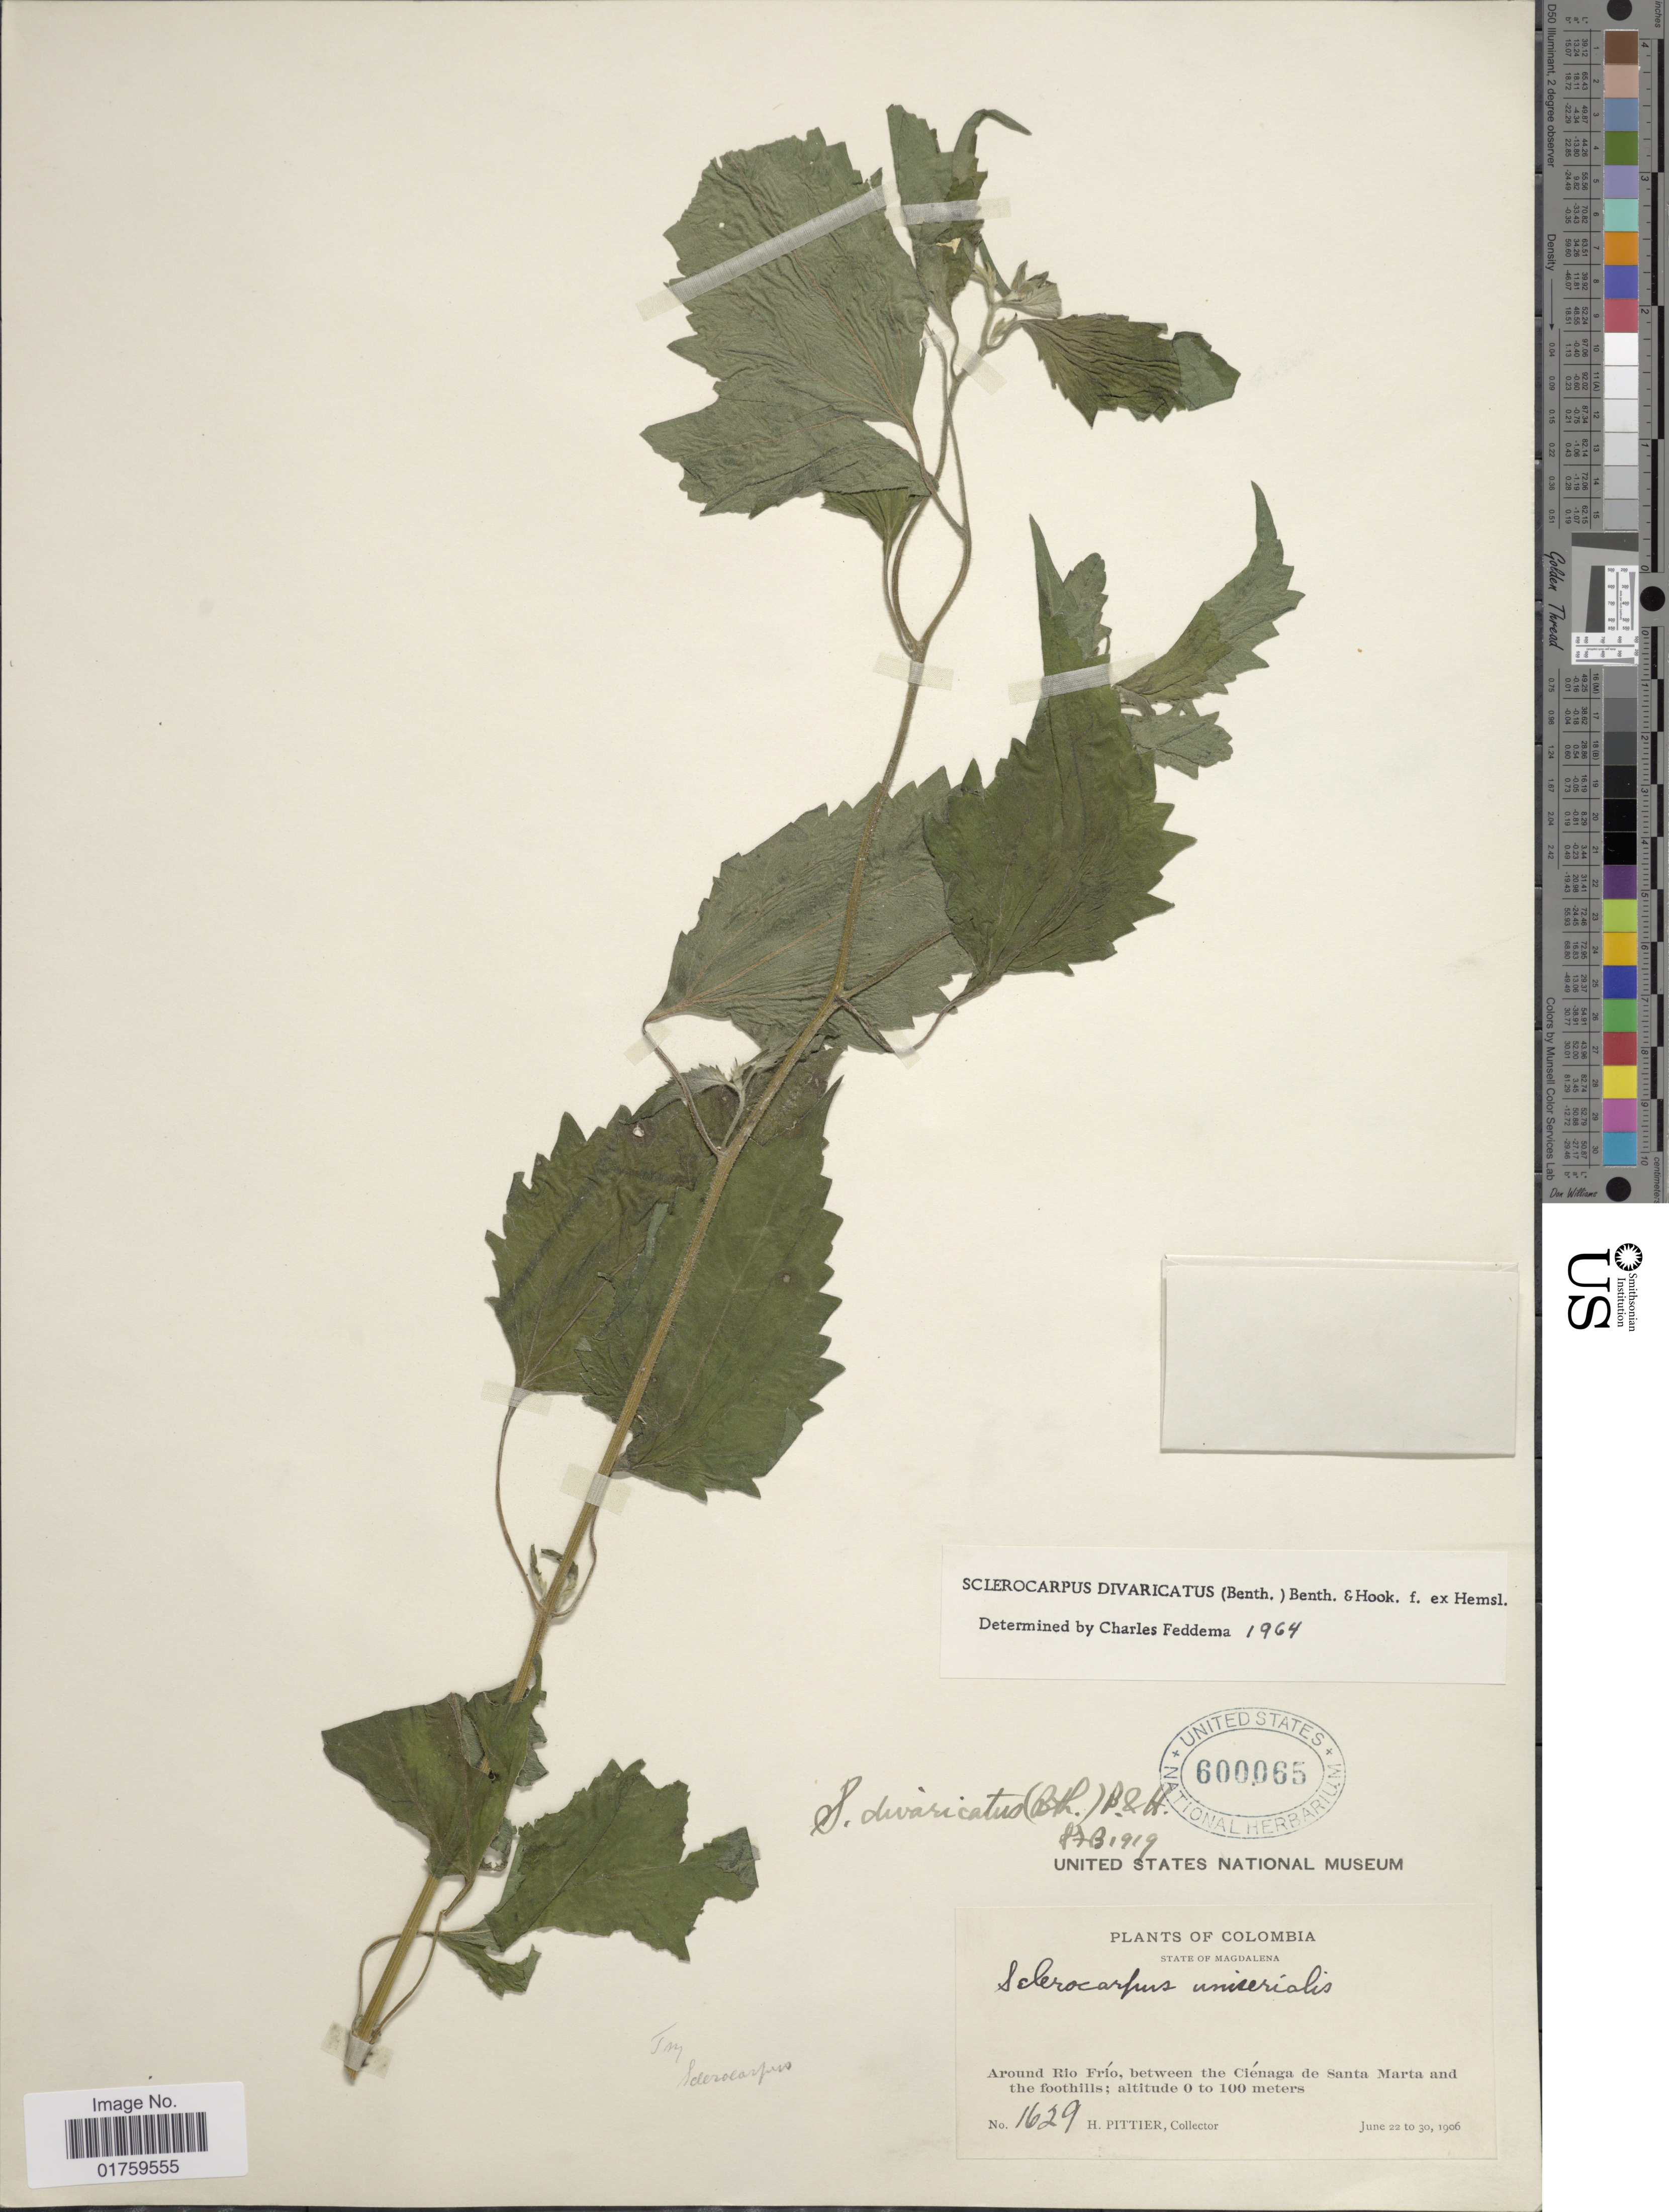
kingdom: Plantae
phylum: Tracheophyta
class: Magnoliopsida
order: Asterales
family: Asteraceae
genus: Sclerocarpus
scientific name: Sclerocarpus divaricatus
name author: (Benth.) Benth. & Hook. f. ex Hemsl.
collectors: H. F. Pittier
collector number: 1629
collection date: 1906-06-22/1906-06-30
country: Colombia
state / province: Magdalena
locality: State of Magdalena. Around Rio Frio, between the Cienaga de Santa Marta and the foothills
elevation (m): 0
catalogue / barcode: US 600065